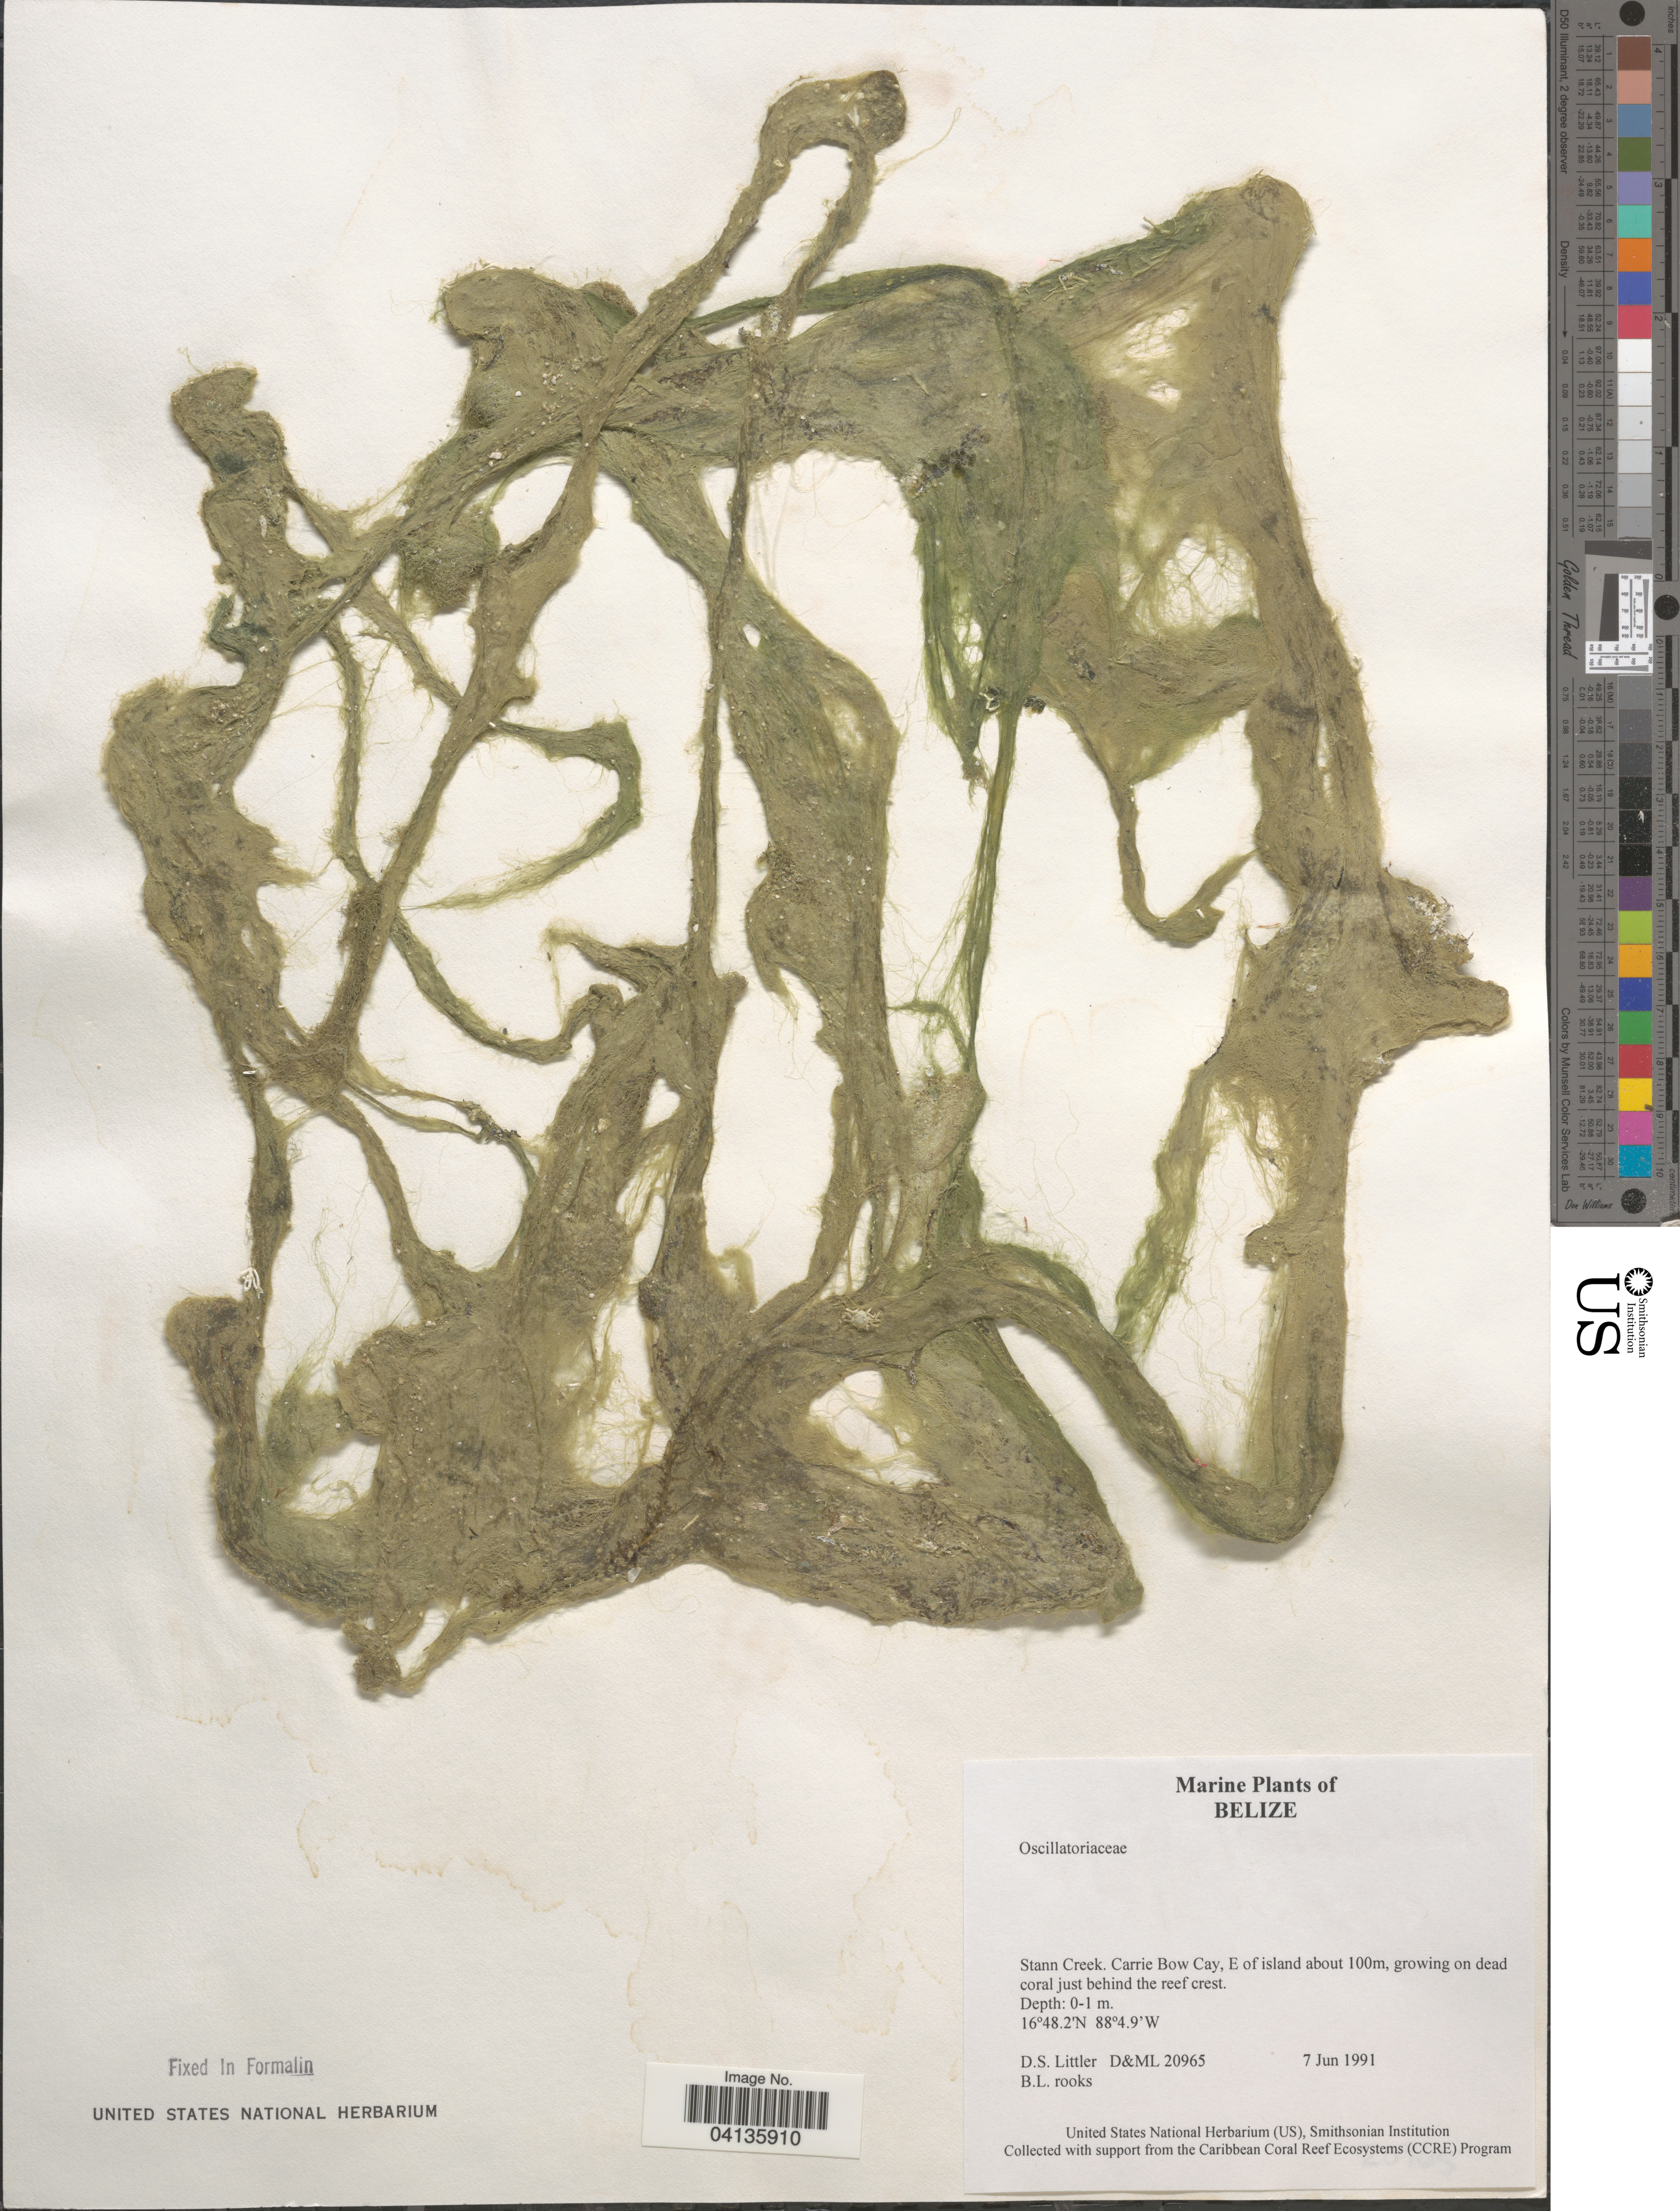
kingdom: Bacteria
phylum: Cyanobacteria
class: Cyanobacteriia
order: Cyanobacteriales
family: Oscillatoriaceae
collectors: D. S. Littler & B. Rooks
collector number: D&ML 20965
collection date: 1991-06-07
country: Belize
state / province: Stann Creek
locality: Carrie Bow Cay, E of island about 100m, growing on dead coral just behind the reef crest.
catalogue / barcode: US 238728